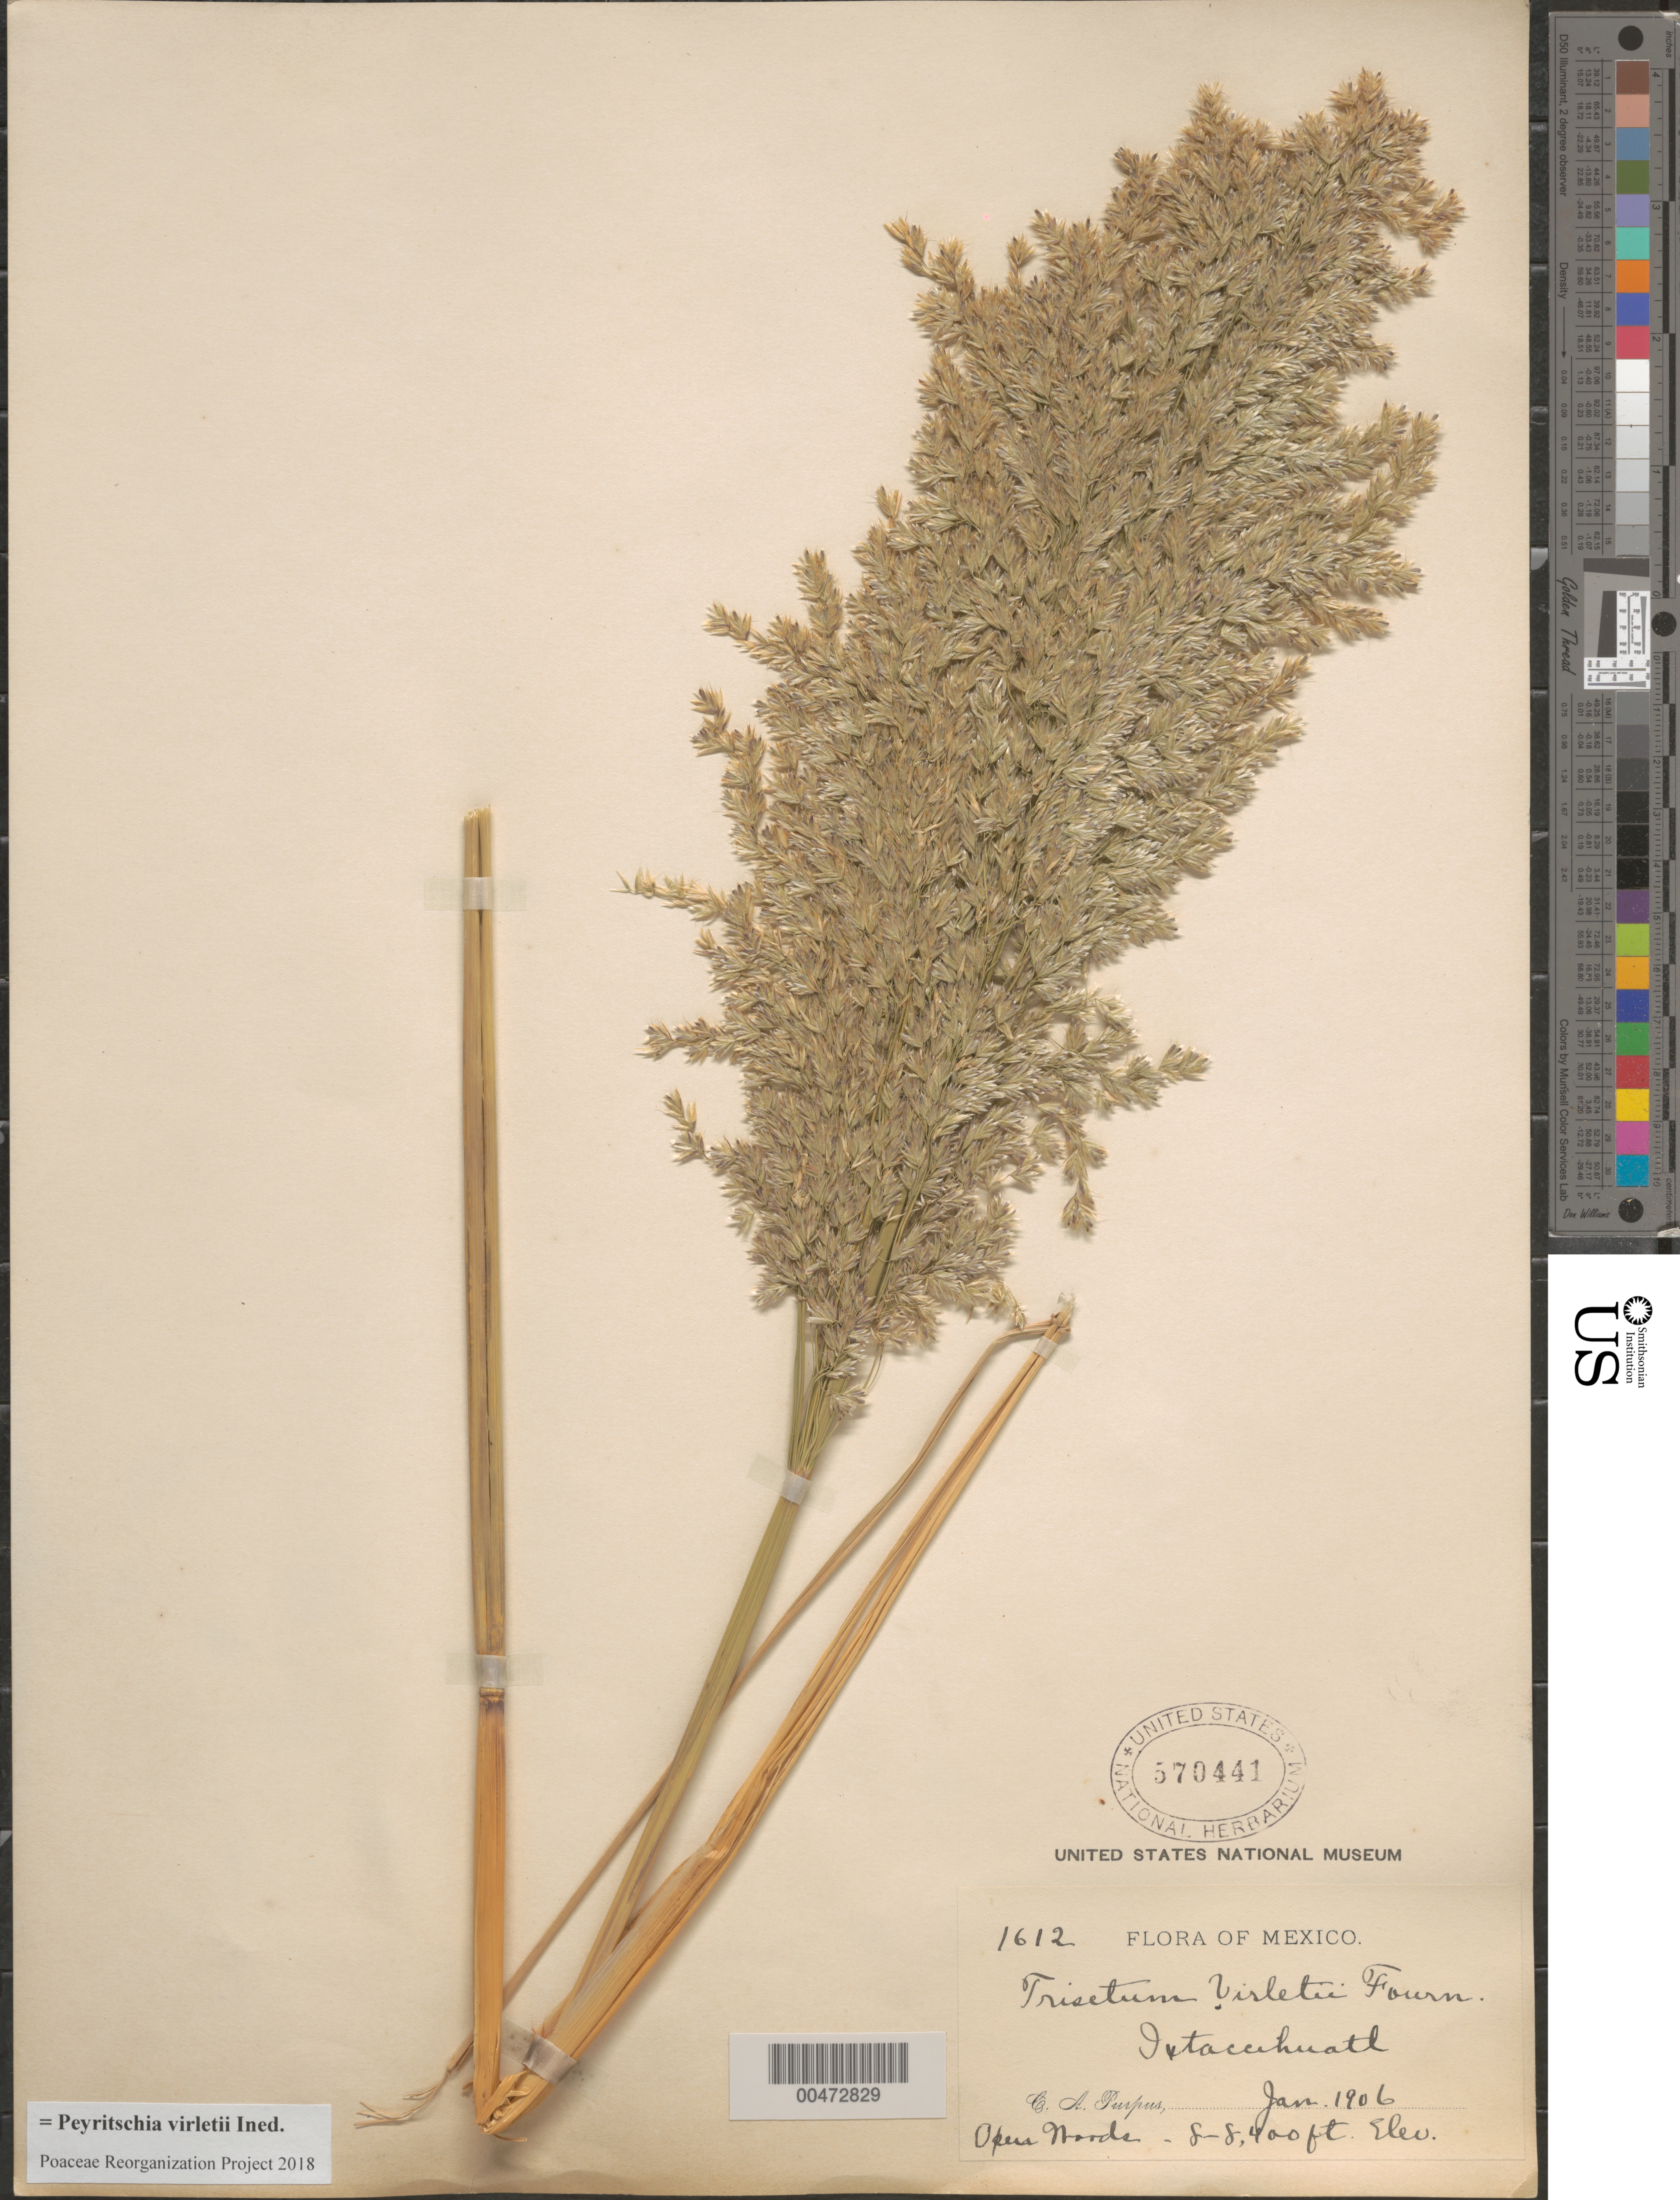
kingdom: Plantae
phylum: Tracheophyta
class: Liliopsida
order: Poales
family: Poaceae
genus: Peyritschia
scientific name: Peyritschia virletii ined.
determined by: Poaceae Reorganization Project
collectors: C. A. Purpus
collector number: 1612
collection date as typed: Jan 1906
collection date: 1906-01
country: Mexico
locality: Ixtaccihuatl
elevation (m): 2438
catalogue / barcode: US 570441